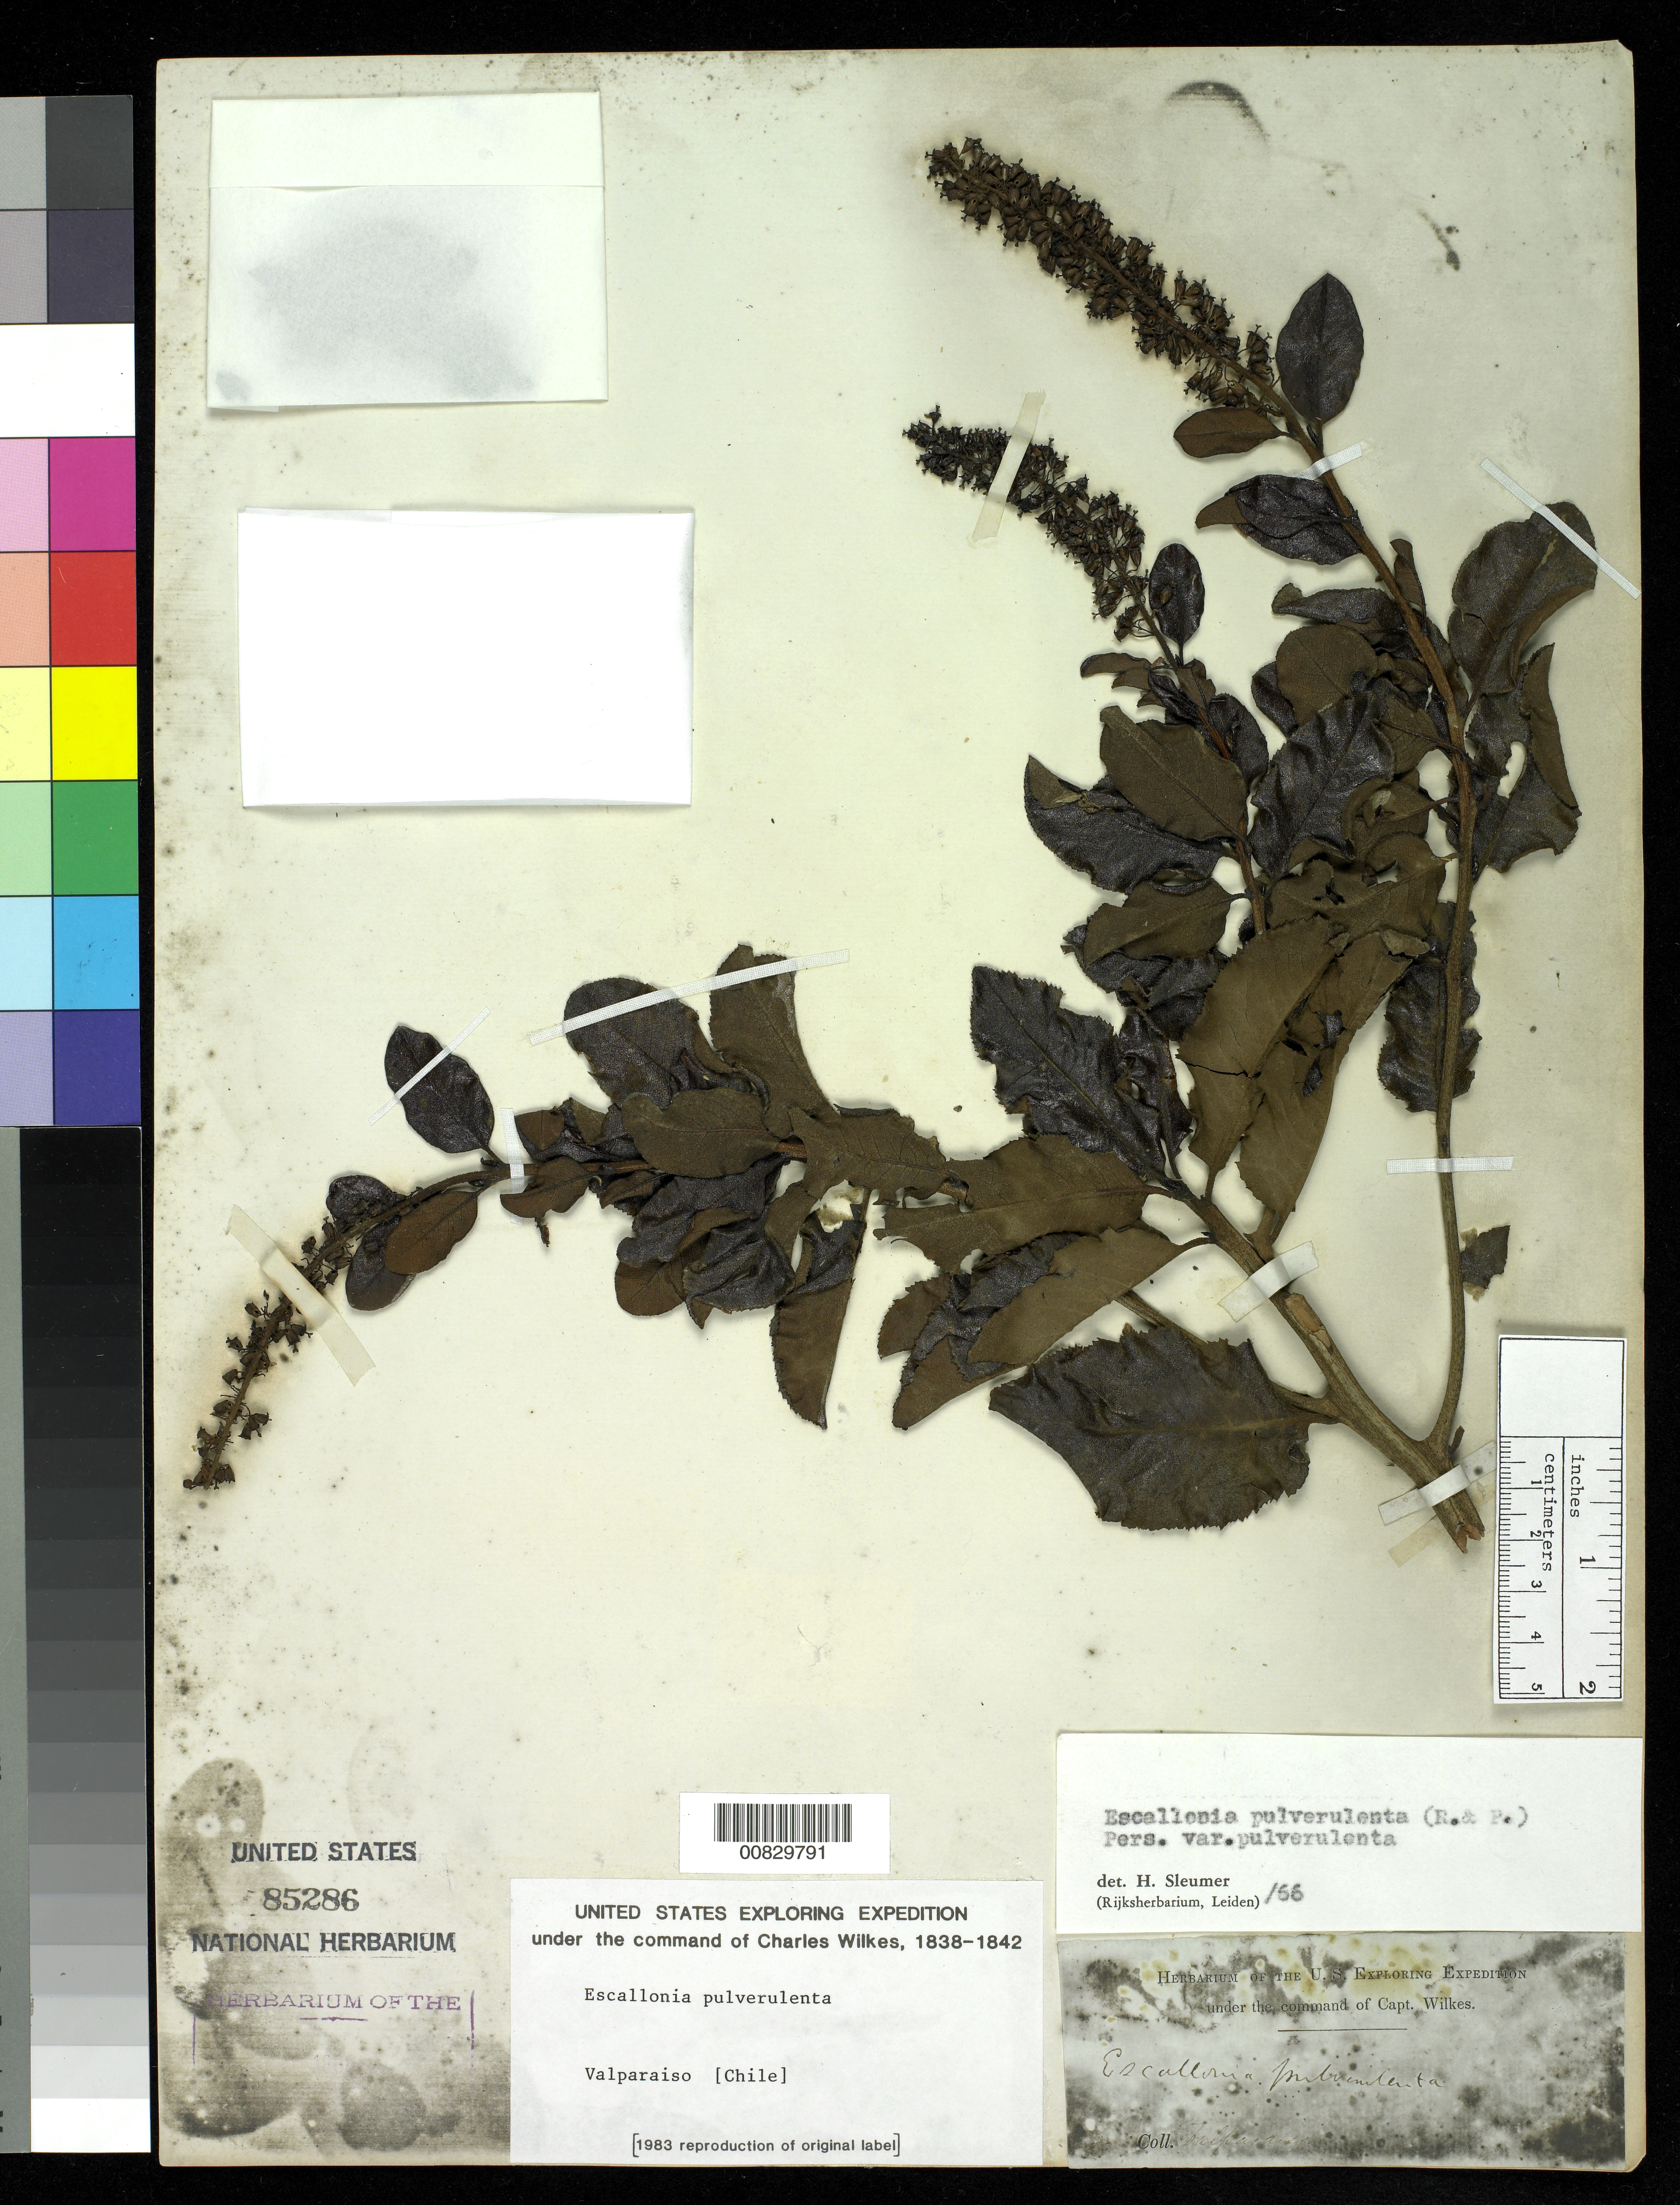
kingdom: Plantae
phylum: Tracheophyta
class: Magnoliopsida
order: Escalloniales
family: Escalloniaceae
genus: Escallonia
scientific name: Escallonia pulverulenta var. pulverulenta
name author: (Ruiz & Pav.) Pers.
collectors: Wilkes Explor. Exped.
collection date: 1838/1842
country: Chile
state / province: Valparaíso (V)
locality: Valparaiso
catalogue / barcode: US 85286